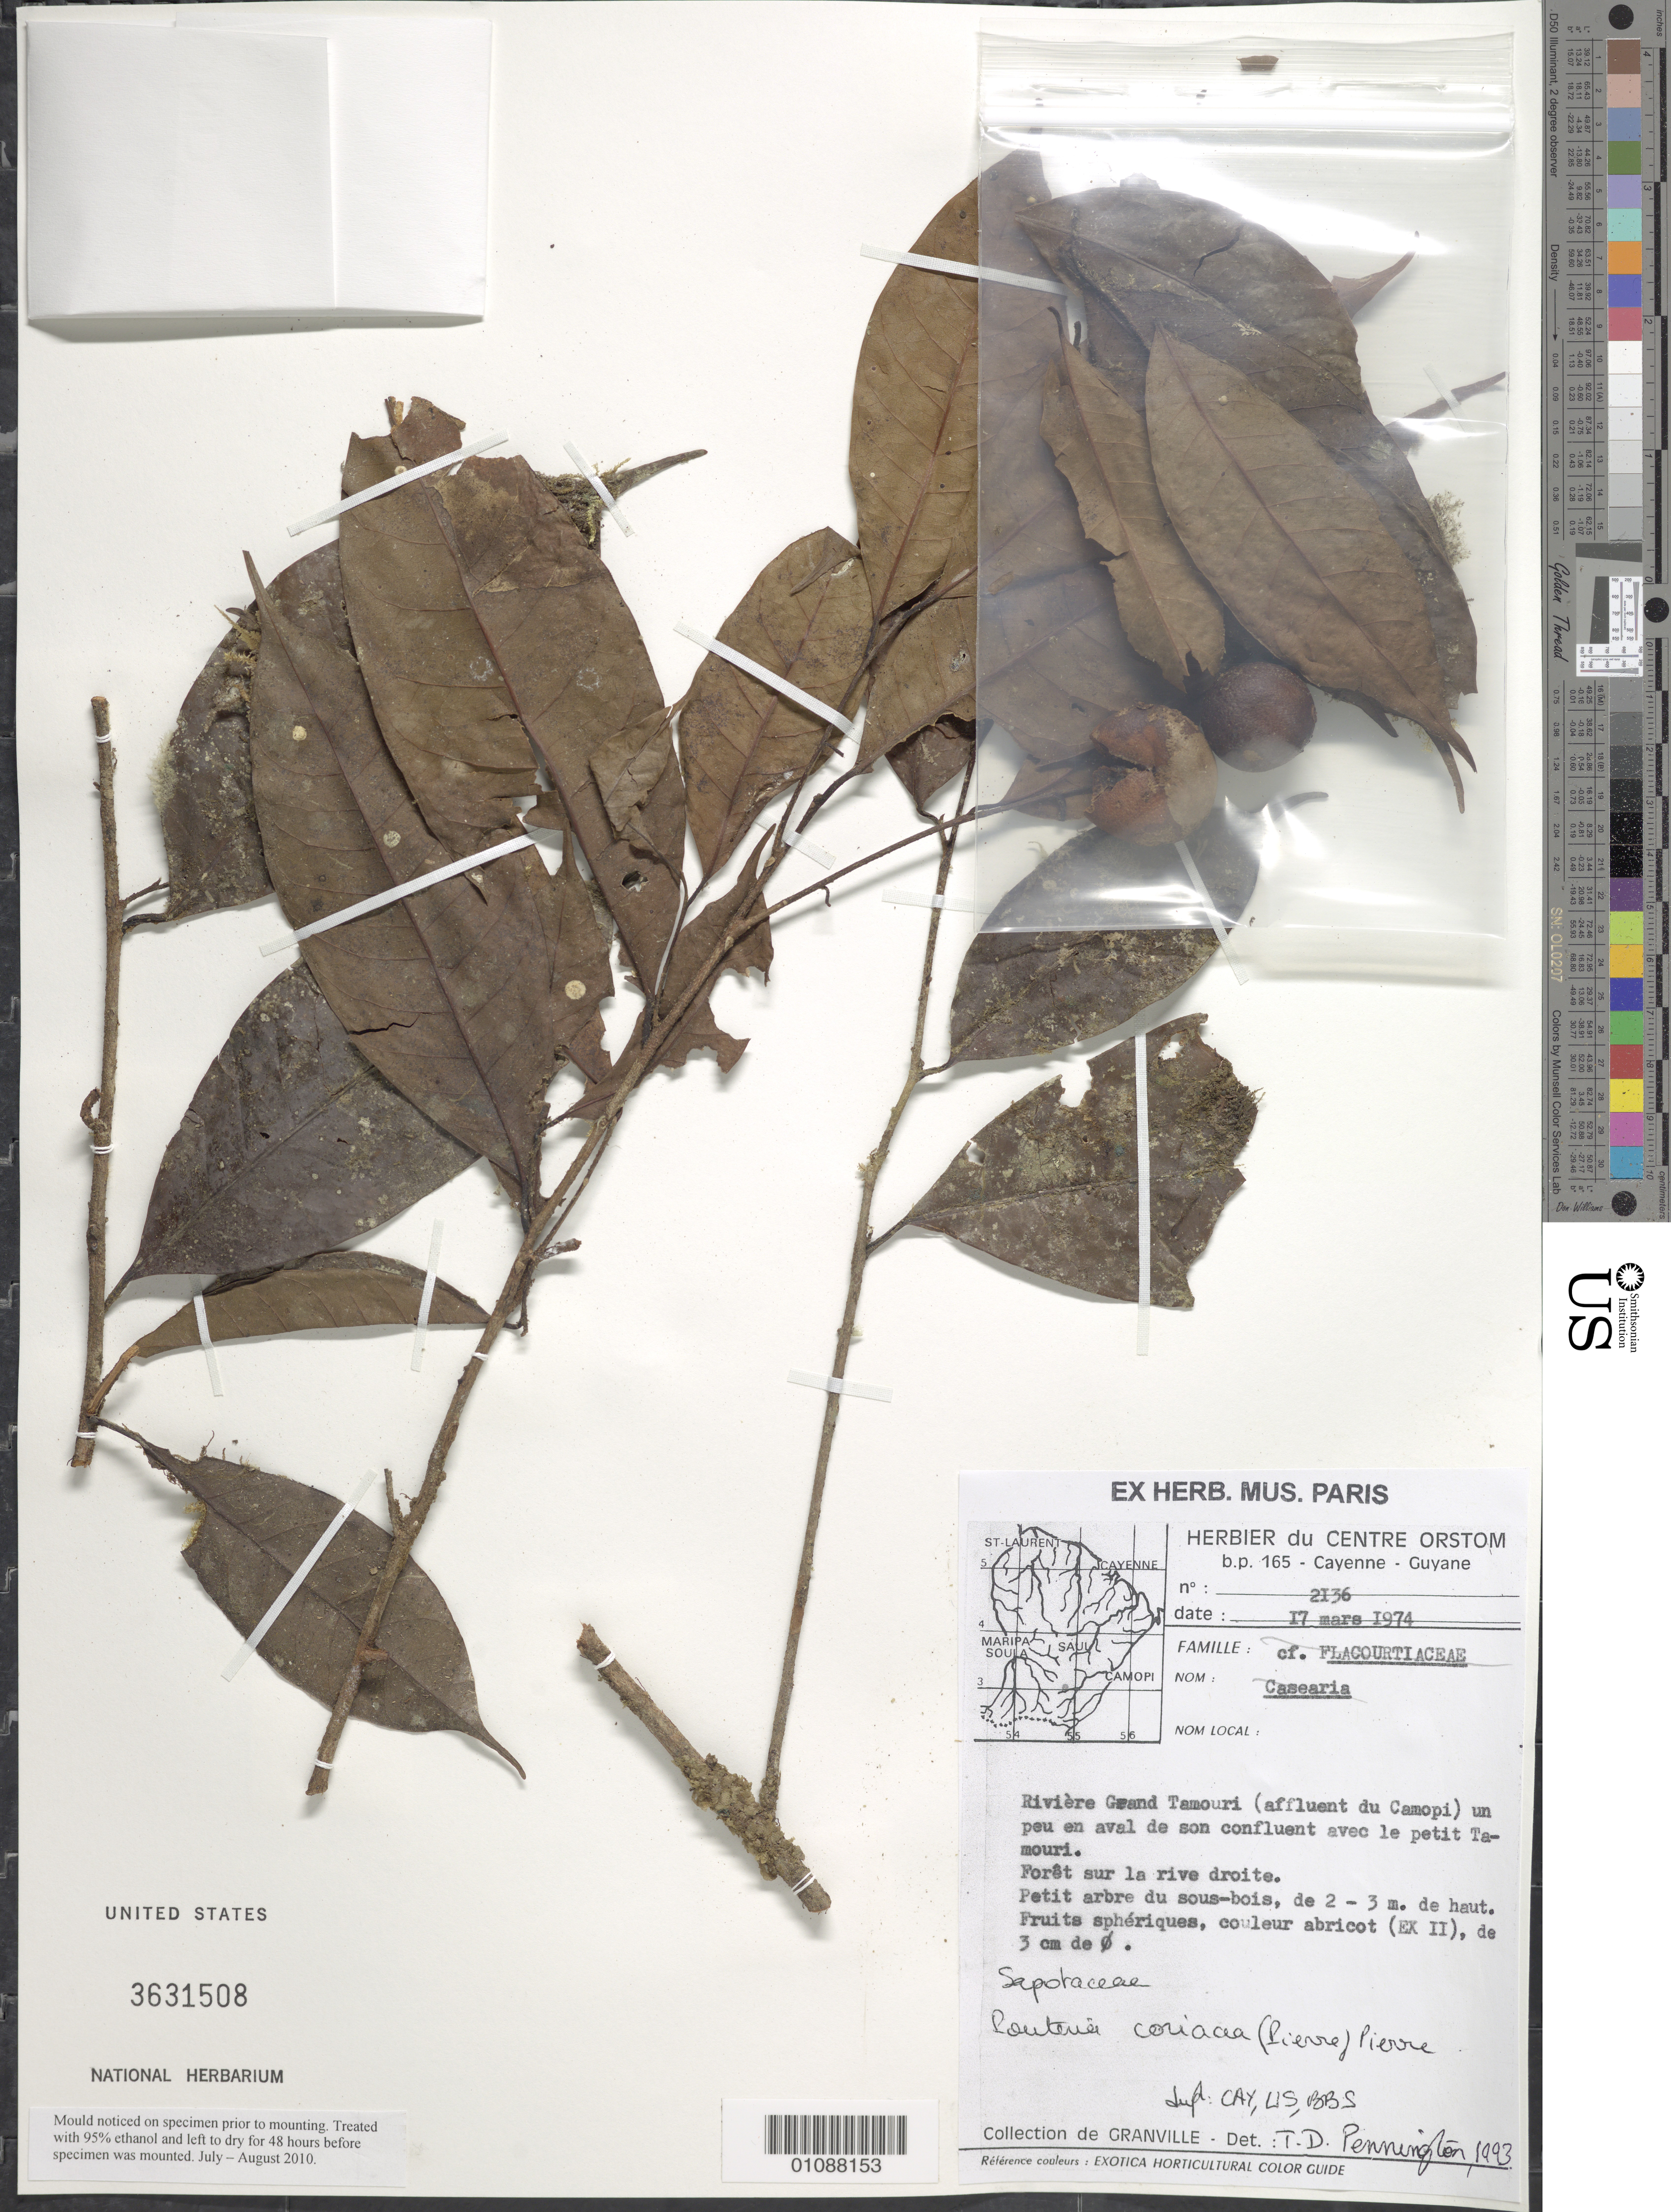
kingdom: Plantae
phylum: Tracheophyta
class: Magnoliopsida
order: Ericales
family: Sapotaceae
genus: Pouteria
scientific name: Pouteria coriacea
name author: (Pierre) Pierre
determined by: Pennington, T. D., (K)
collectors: J.-J. de Granville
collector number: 2136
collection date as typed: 17-Mar-74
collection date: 1974-03-17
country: French Guiana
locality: Rivière Grand Tamouri (affl. Camopi) un peu en aval de son confluent avec le petit Tamouri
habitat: Foret sur la rive droite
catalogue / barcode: US 3631508